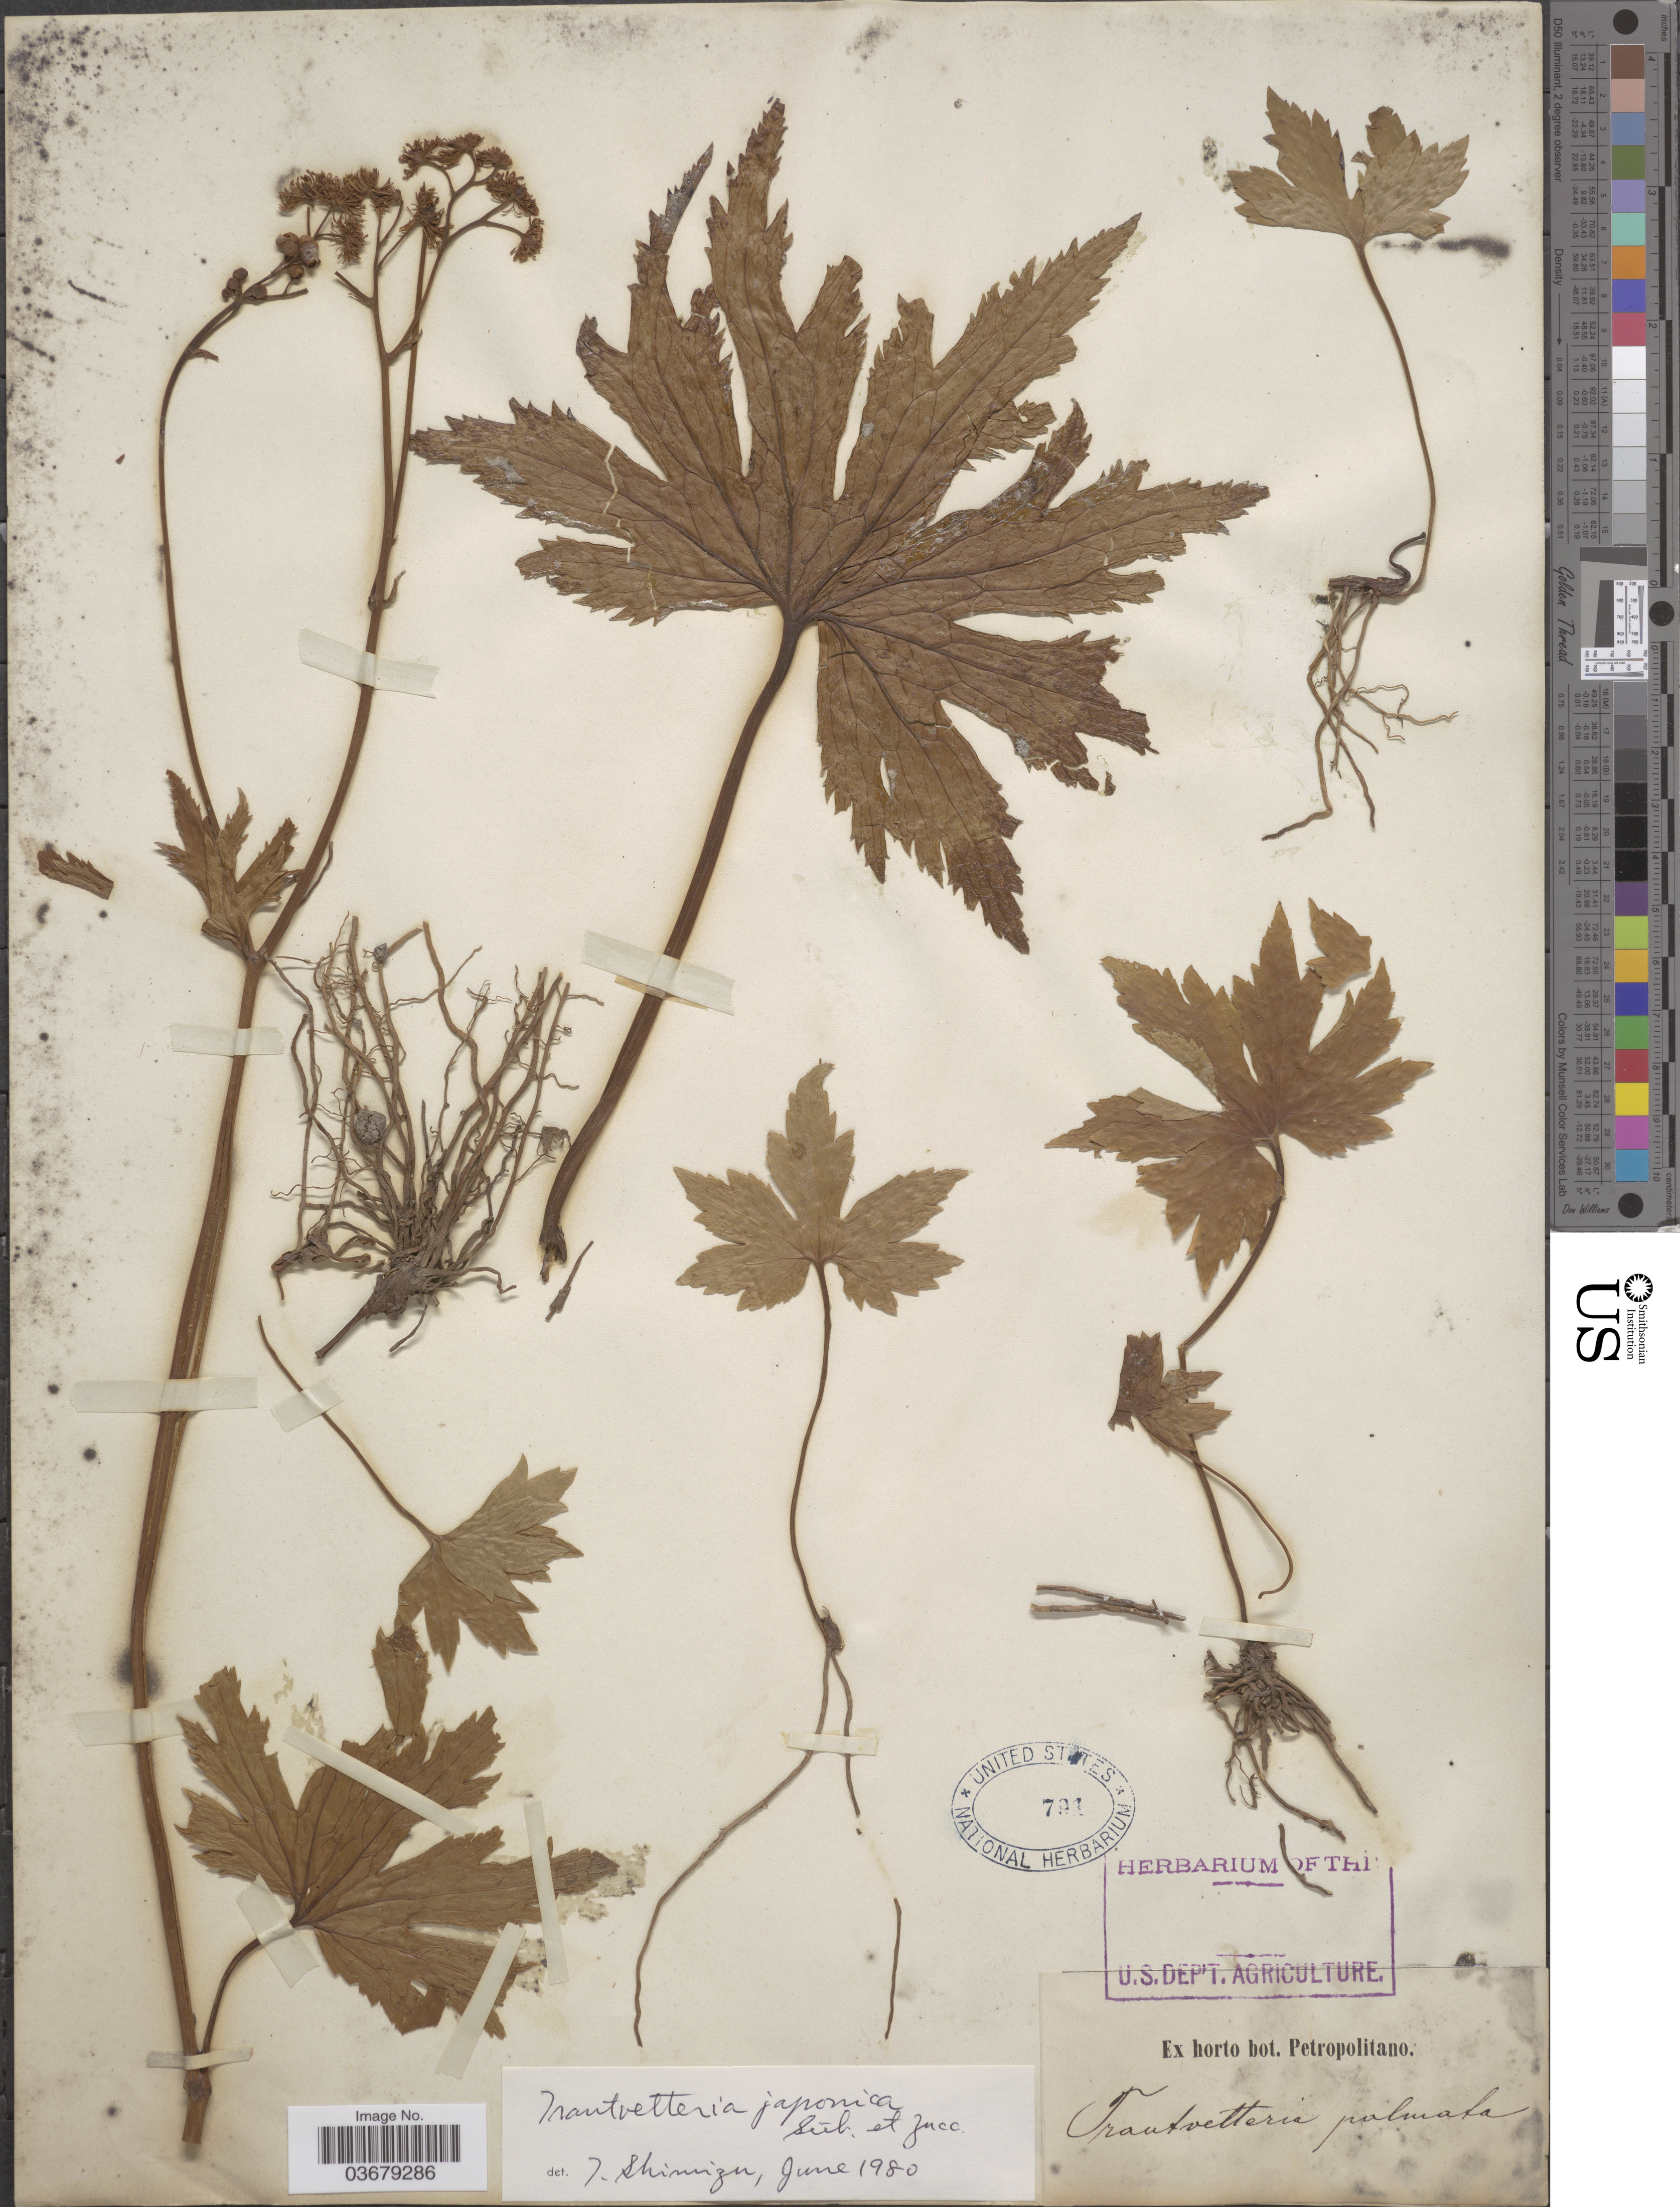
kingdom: Plantae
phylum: Tracheophyta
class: Magnoliopsida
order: Ranunculales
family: Ranunculaceae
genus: Trautvetteria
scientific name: Trautvetteria japonica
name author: Siebold & Zucc.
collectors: ex Horto Bot. Petropolitano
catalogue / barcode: US 791